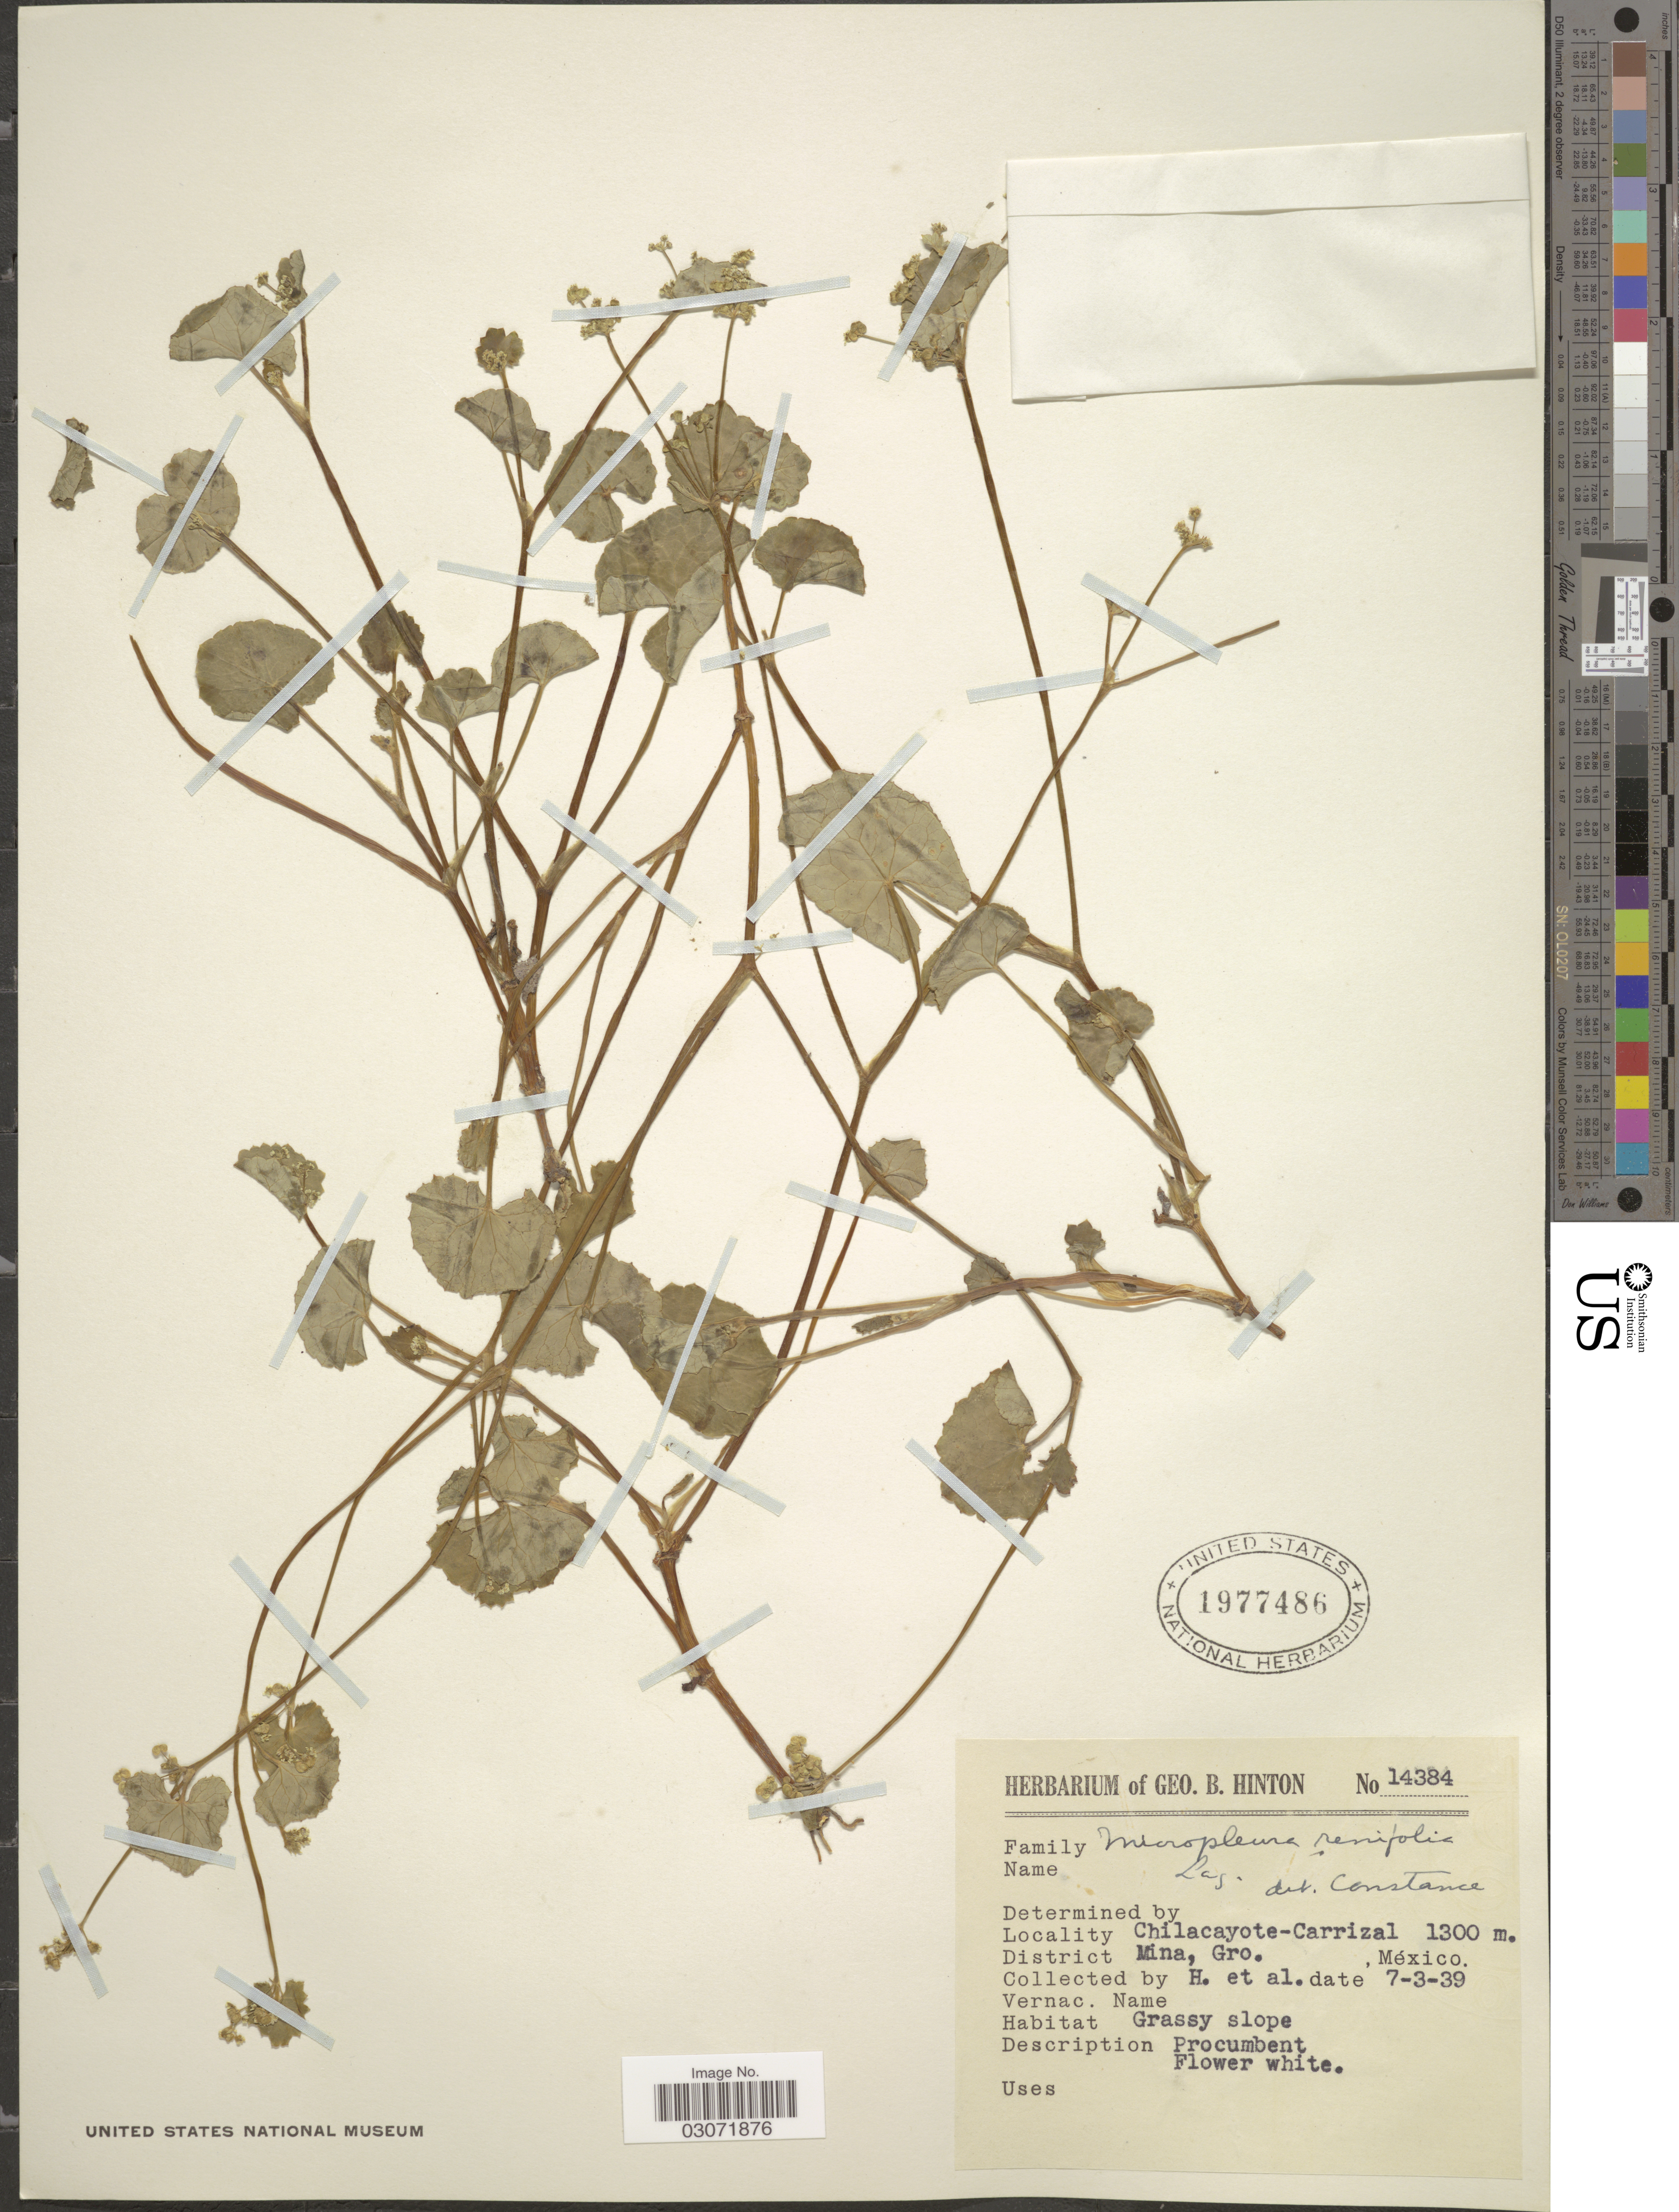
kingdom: Plantae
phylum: Tracheophyta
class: Magnoliopsida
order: Apiales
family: Apiaceae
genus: Micropleura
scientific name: Micropleura renifolia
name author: Lag.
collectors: G. B. Hinton & et al.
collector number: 14384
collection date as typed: Transcribed d/m/y: 7/3/39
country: Mexico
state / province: Guerrero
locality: Chilacayote-Carrizal. District Mina.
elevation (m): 1300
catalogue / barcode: US 1977486